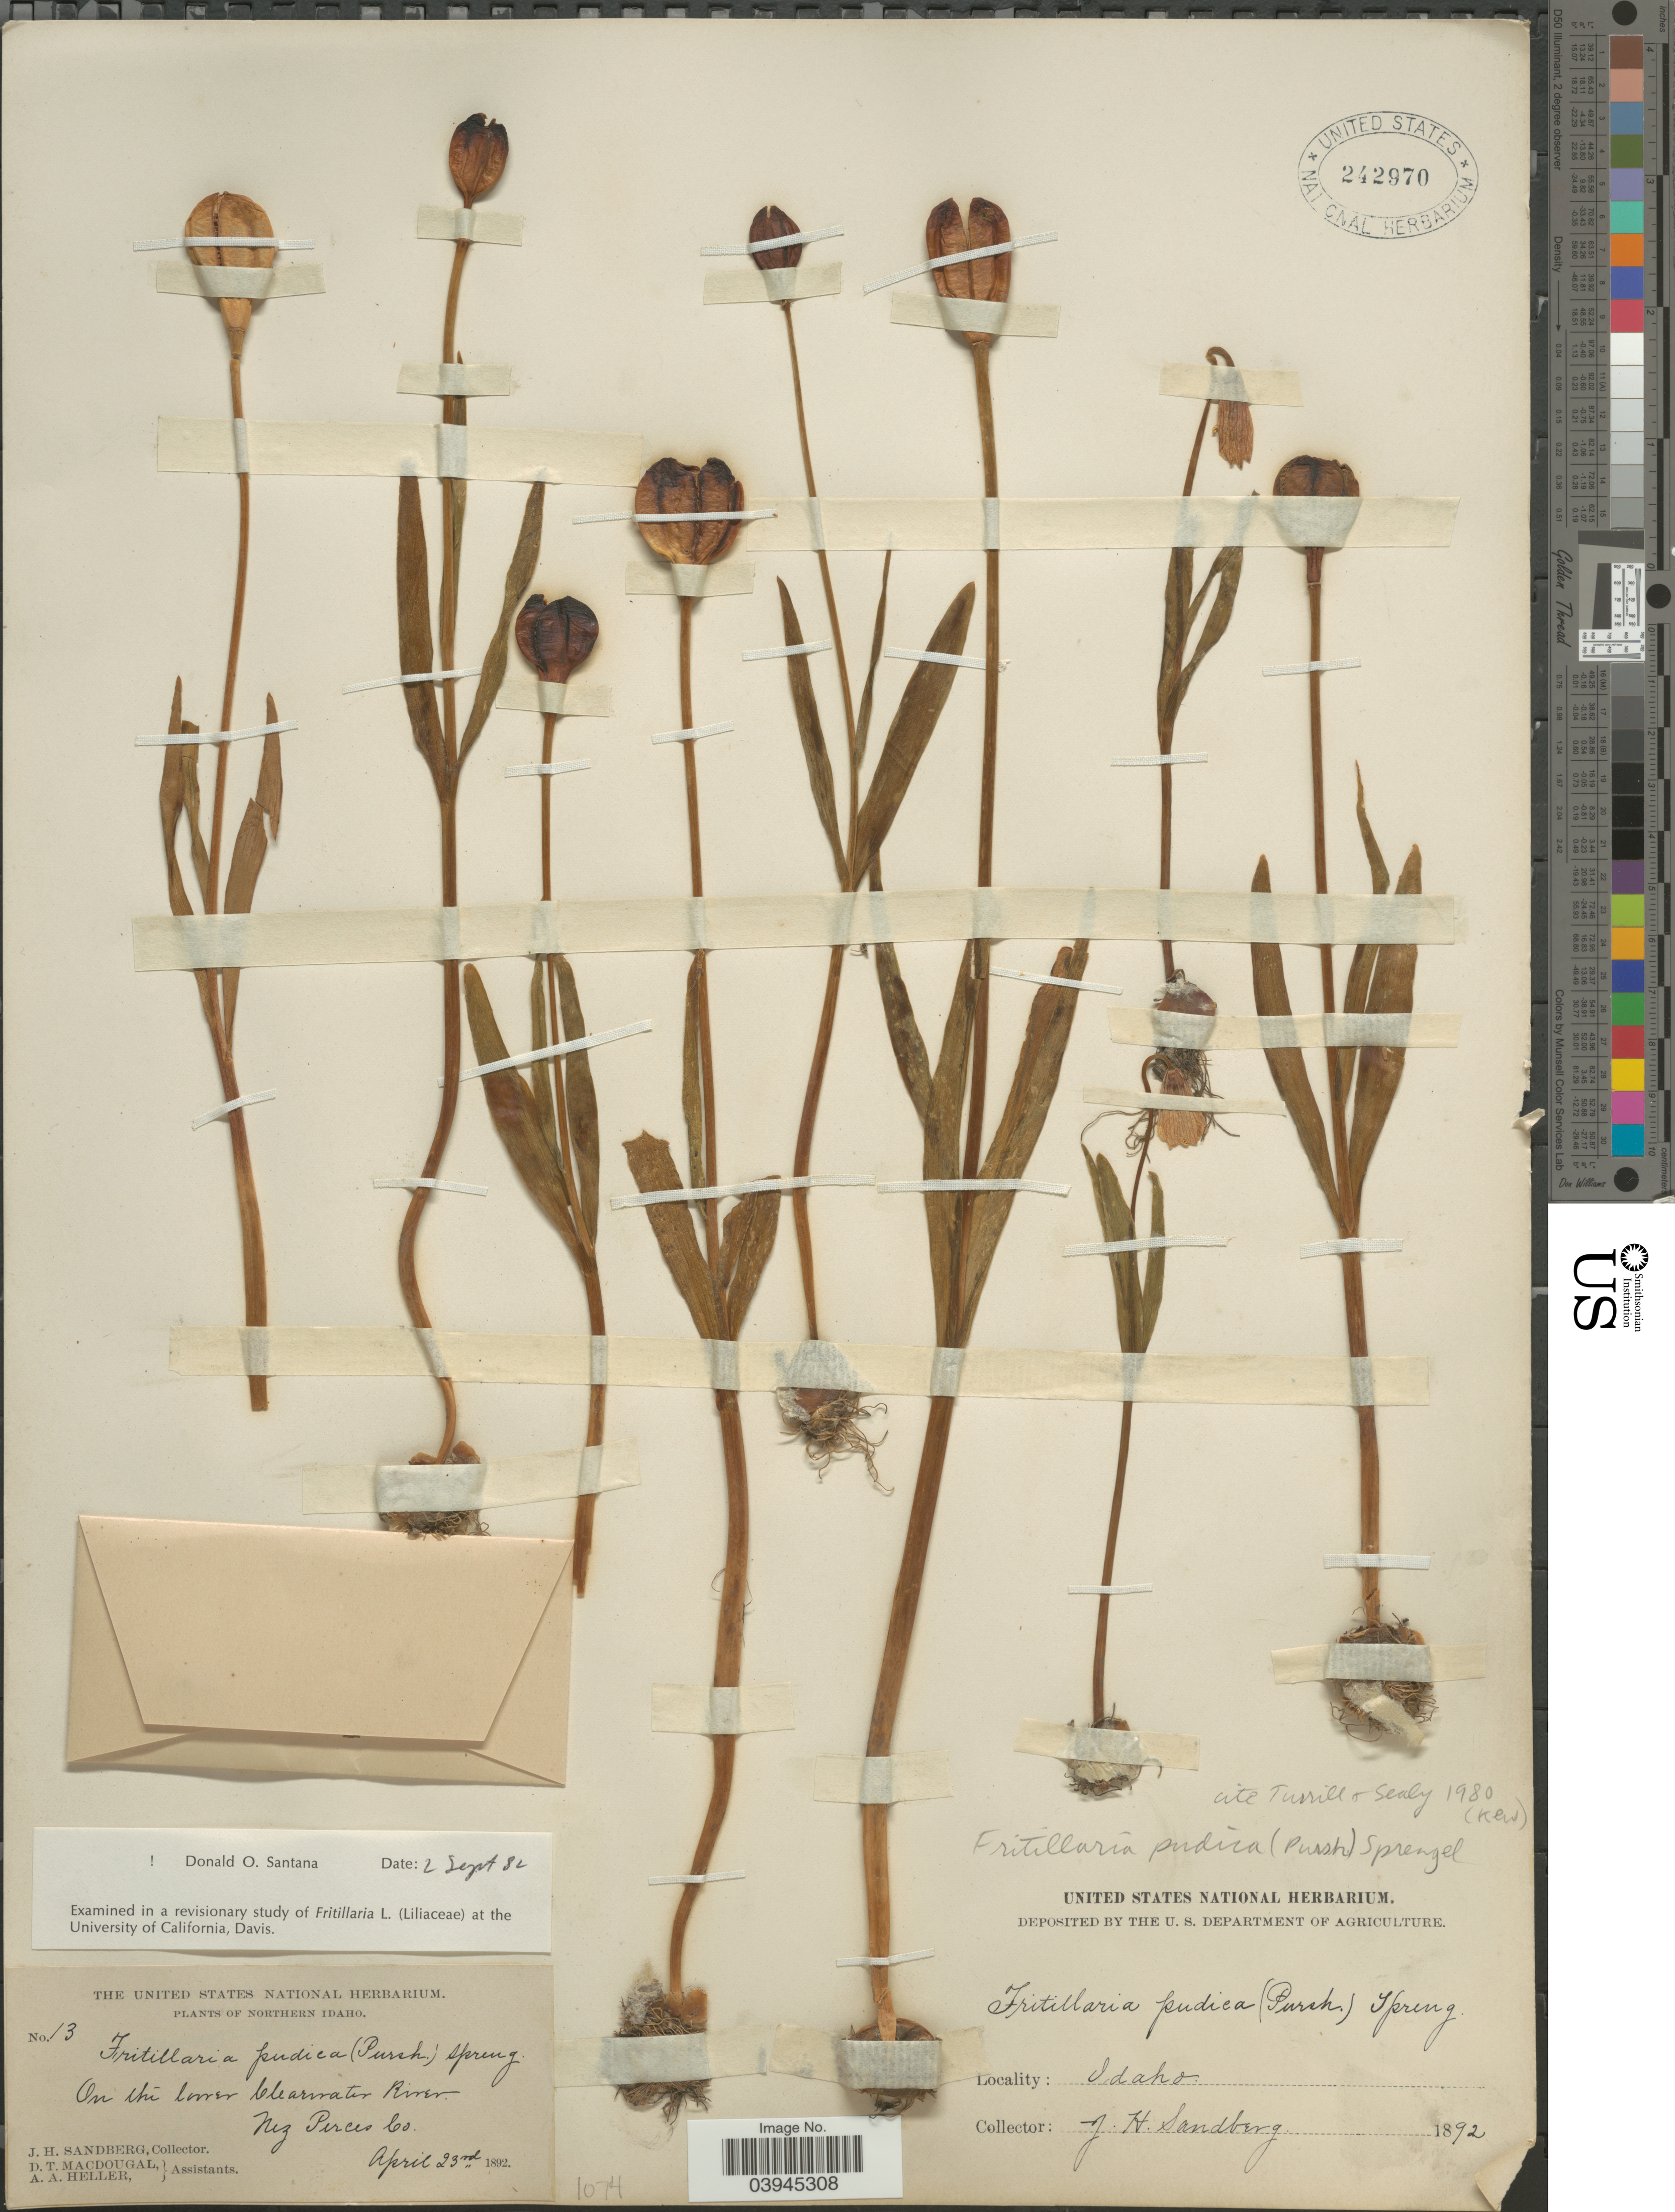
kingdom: Plantae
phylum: Tracheophyta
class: Liliopsida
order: Liliales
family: Liliaceae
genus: Fritillaria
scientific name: Fritillaria pudica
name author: (Pursh) Spreng.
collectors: J. H. Sandberg, D. T. MacDougal & A. A. Heller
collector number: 13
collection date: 1892-04-23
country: United States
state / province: Idaho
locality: Northern Idaho. On the lower Clearwater River. Nez Perces Co.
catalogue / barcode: US 242970